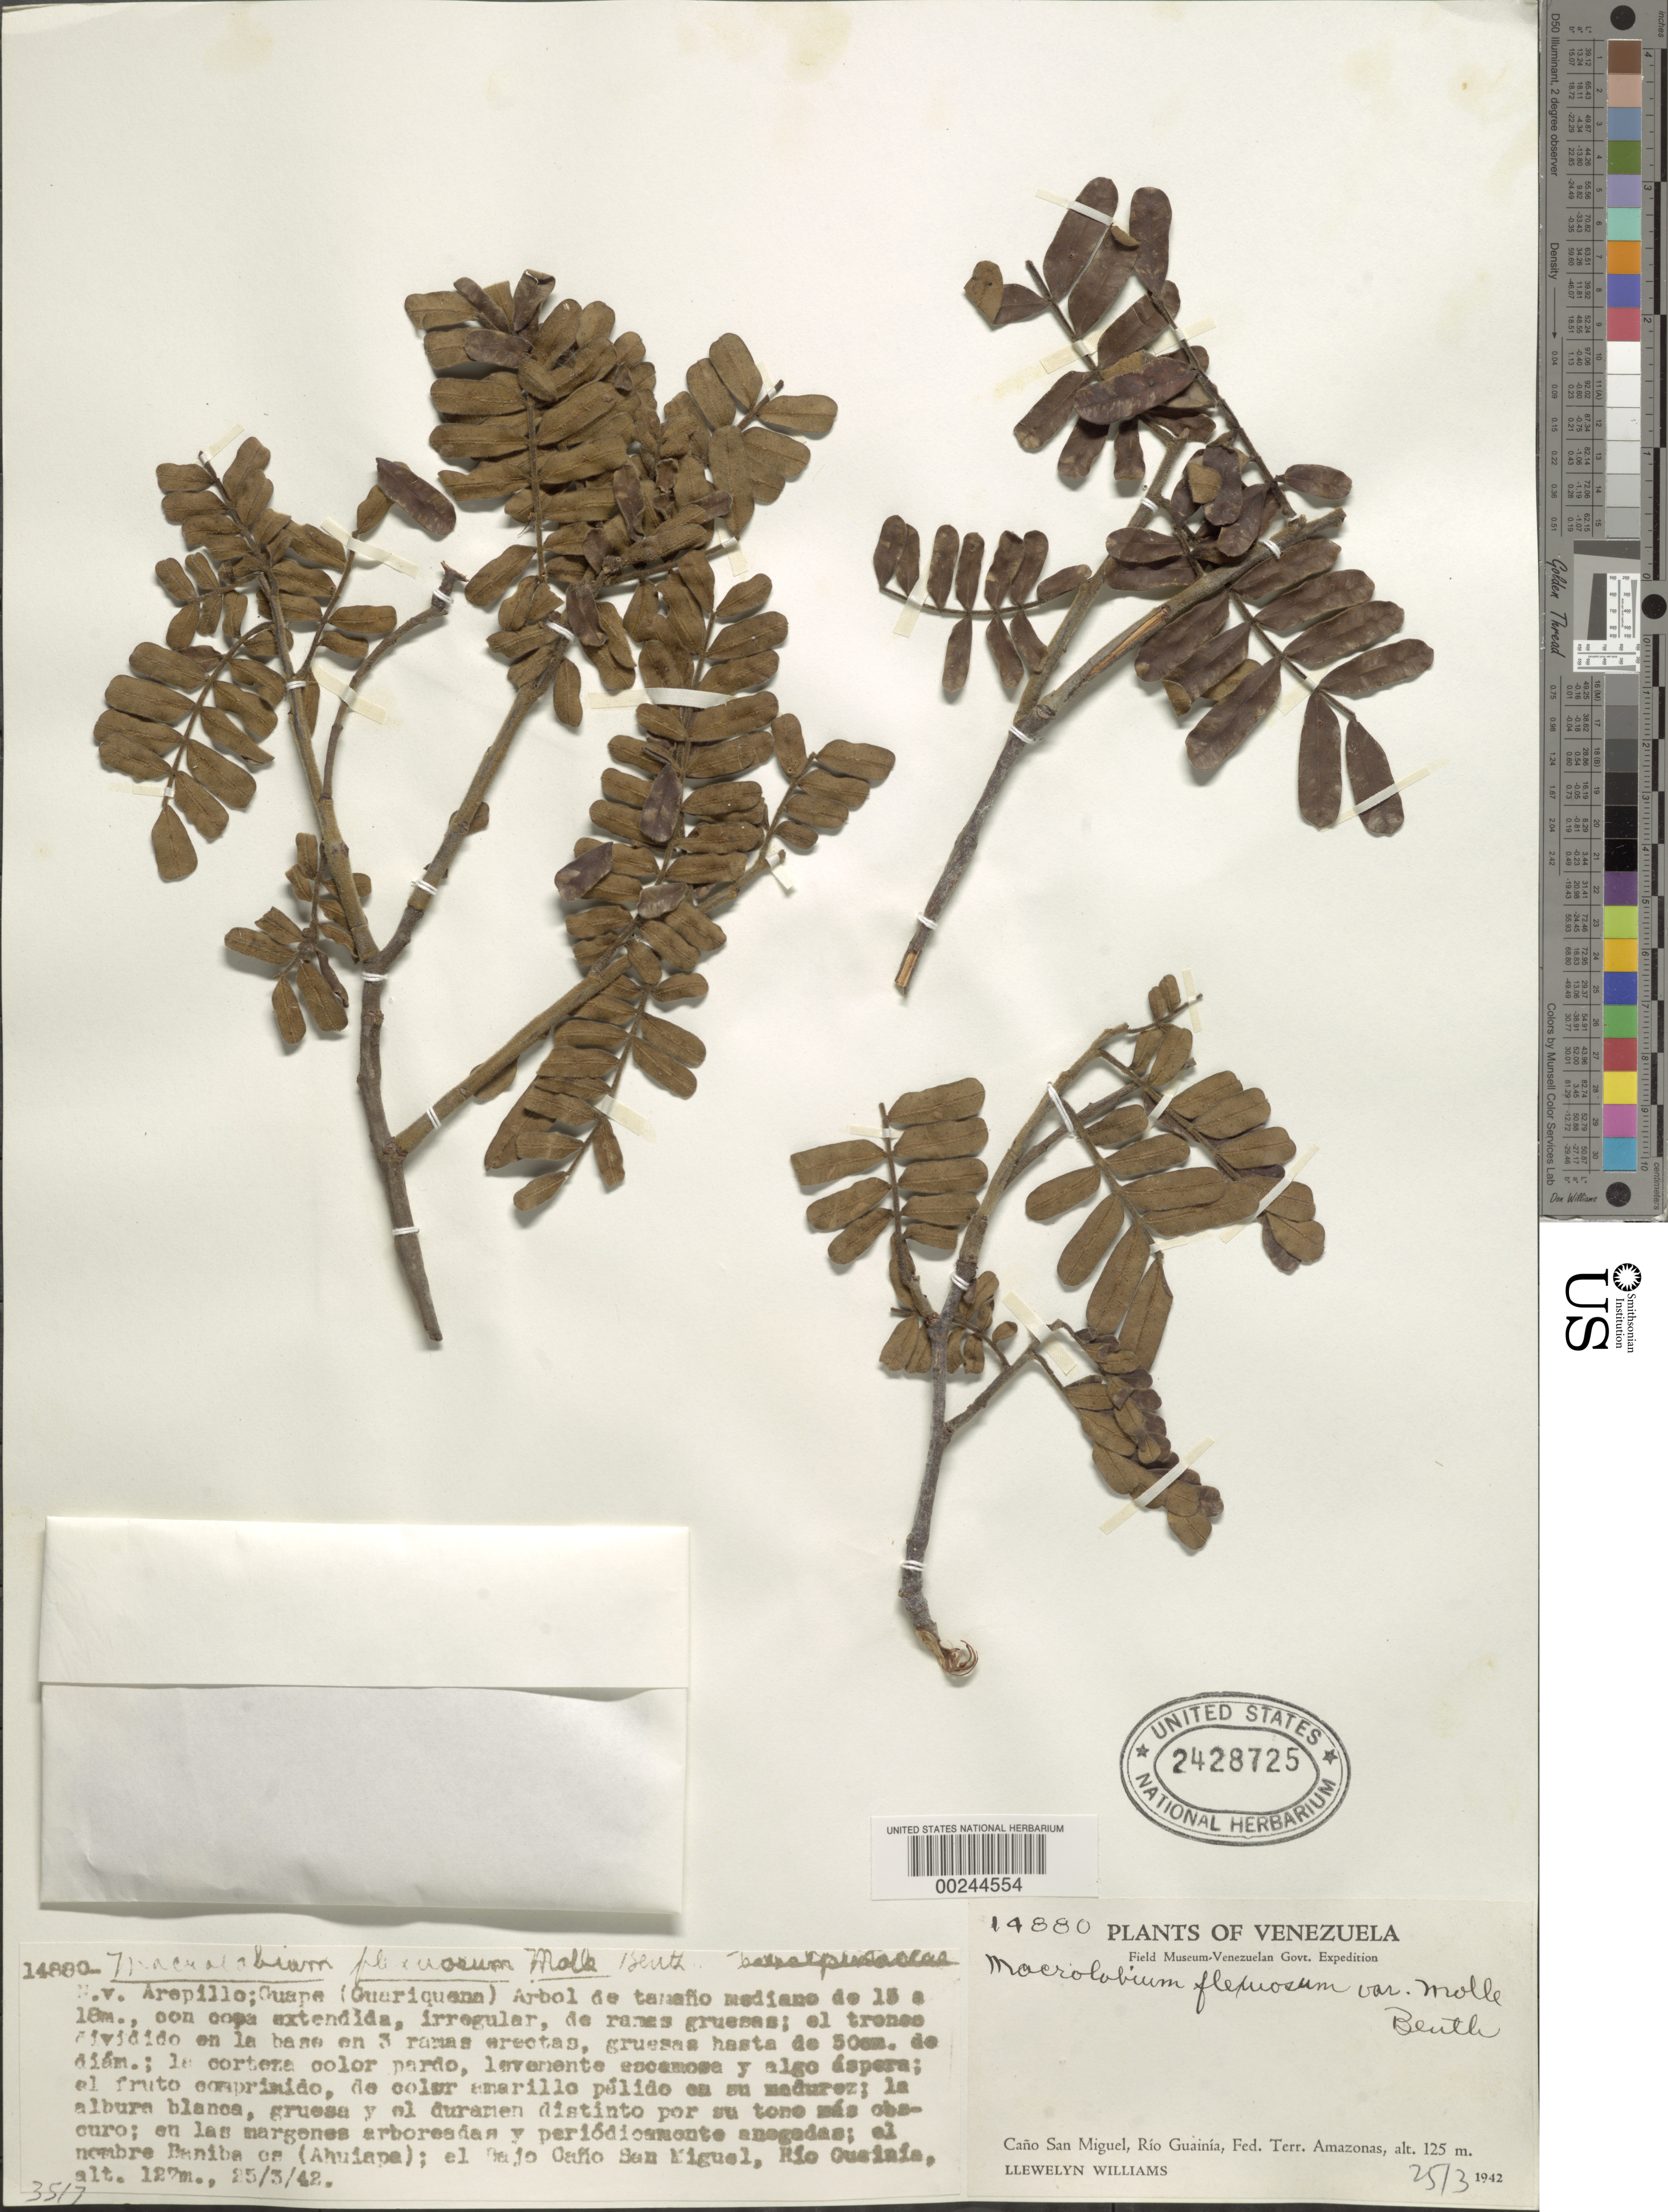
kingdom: Plantae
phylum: Tracheophyta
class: Magnoliopsida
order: Fabales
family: Fabaceae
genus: Macrolobium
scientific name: Macrolobium molle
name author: (Benth.) R.S. Cowan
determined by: Trujillo, A. M.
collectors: Ll. Williams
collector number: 14880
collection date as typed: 25 Mar 1942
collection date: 1942-03-25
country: Venezuela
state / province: Amazonas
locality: El bajo cano san miguel, rio guainia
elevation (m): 5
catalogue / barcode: US 2428725